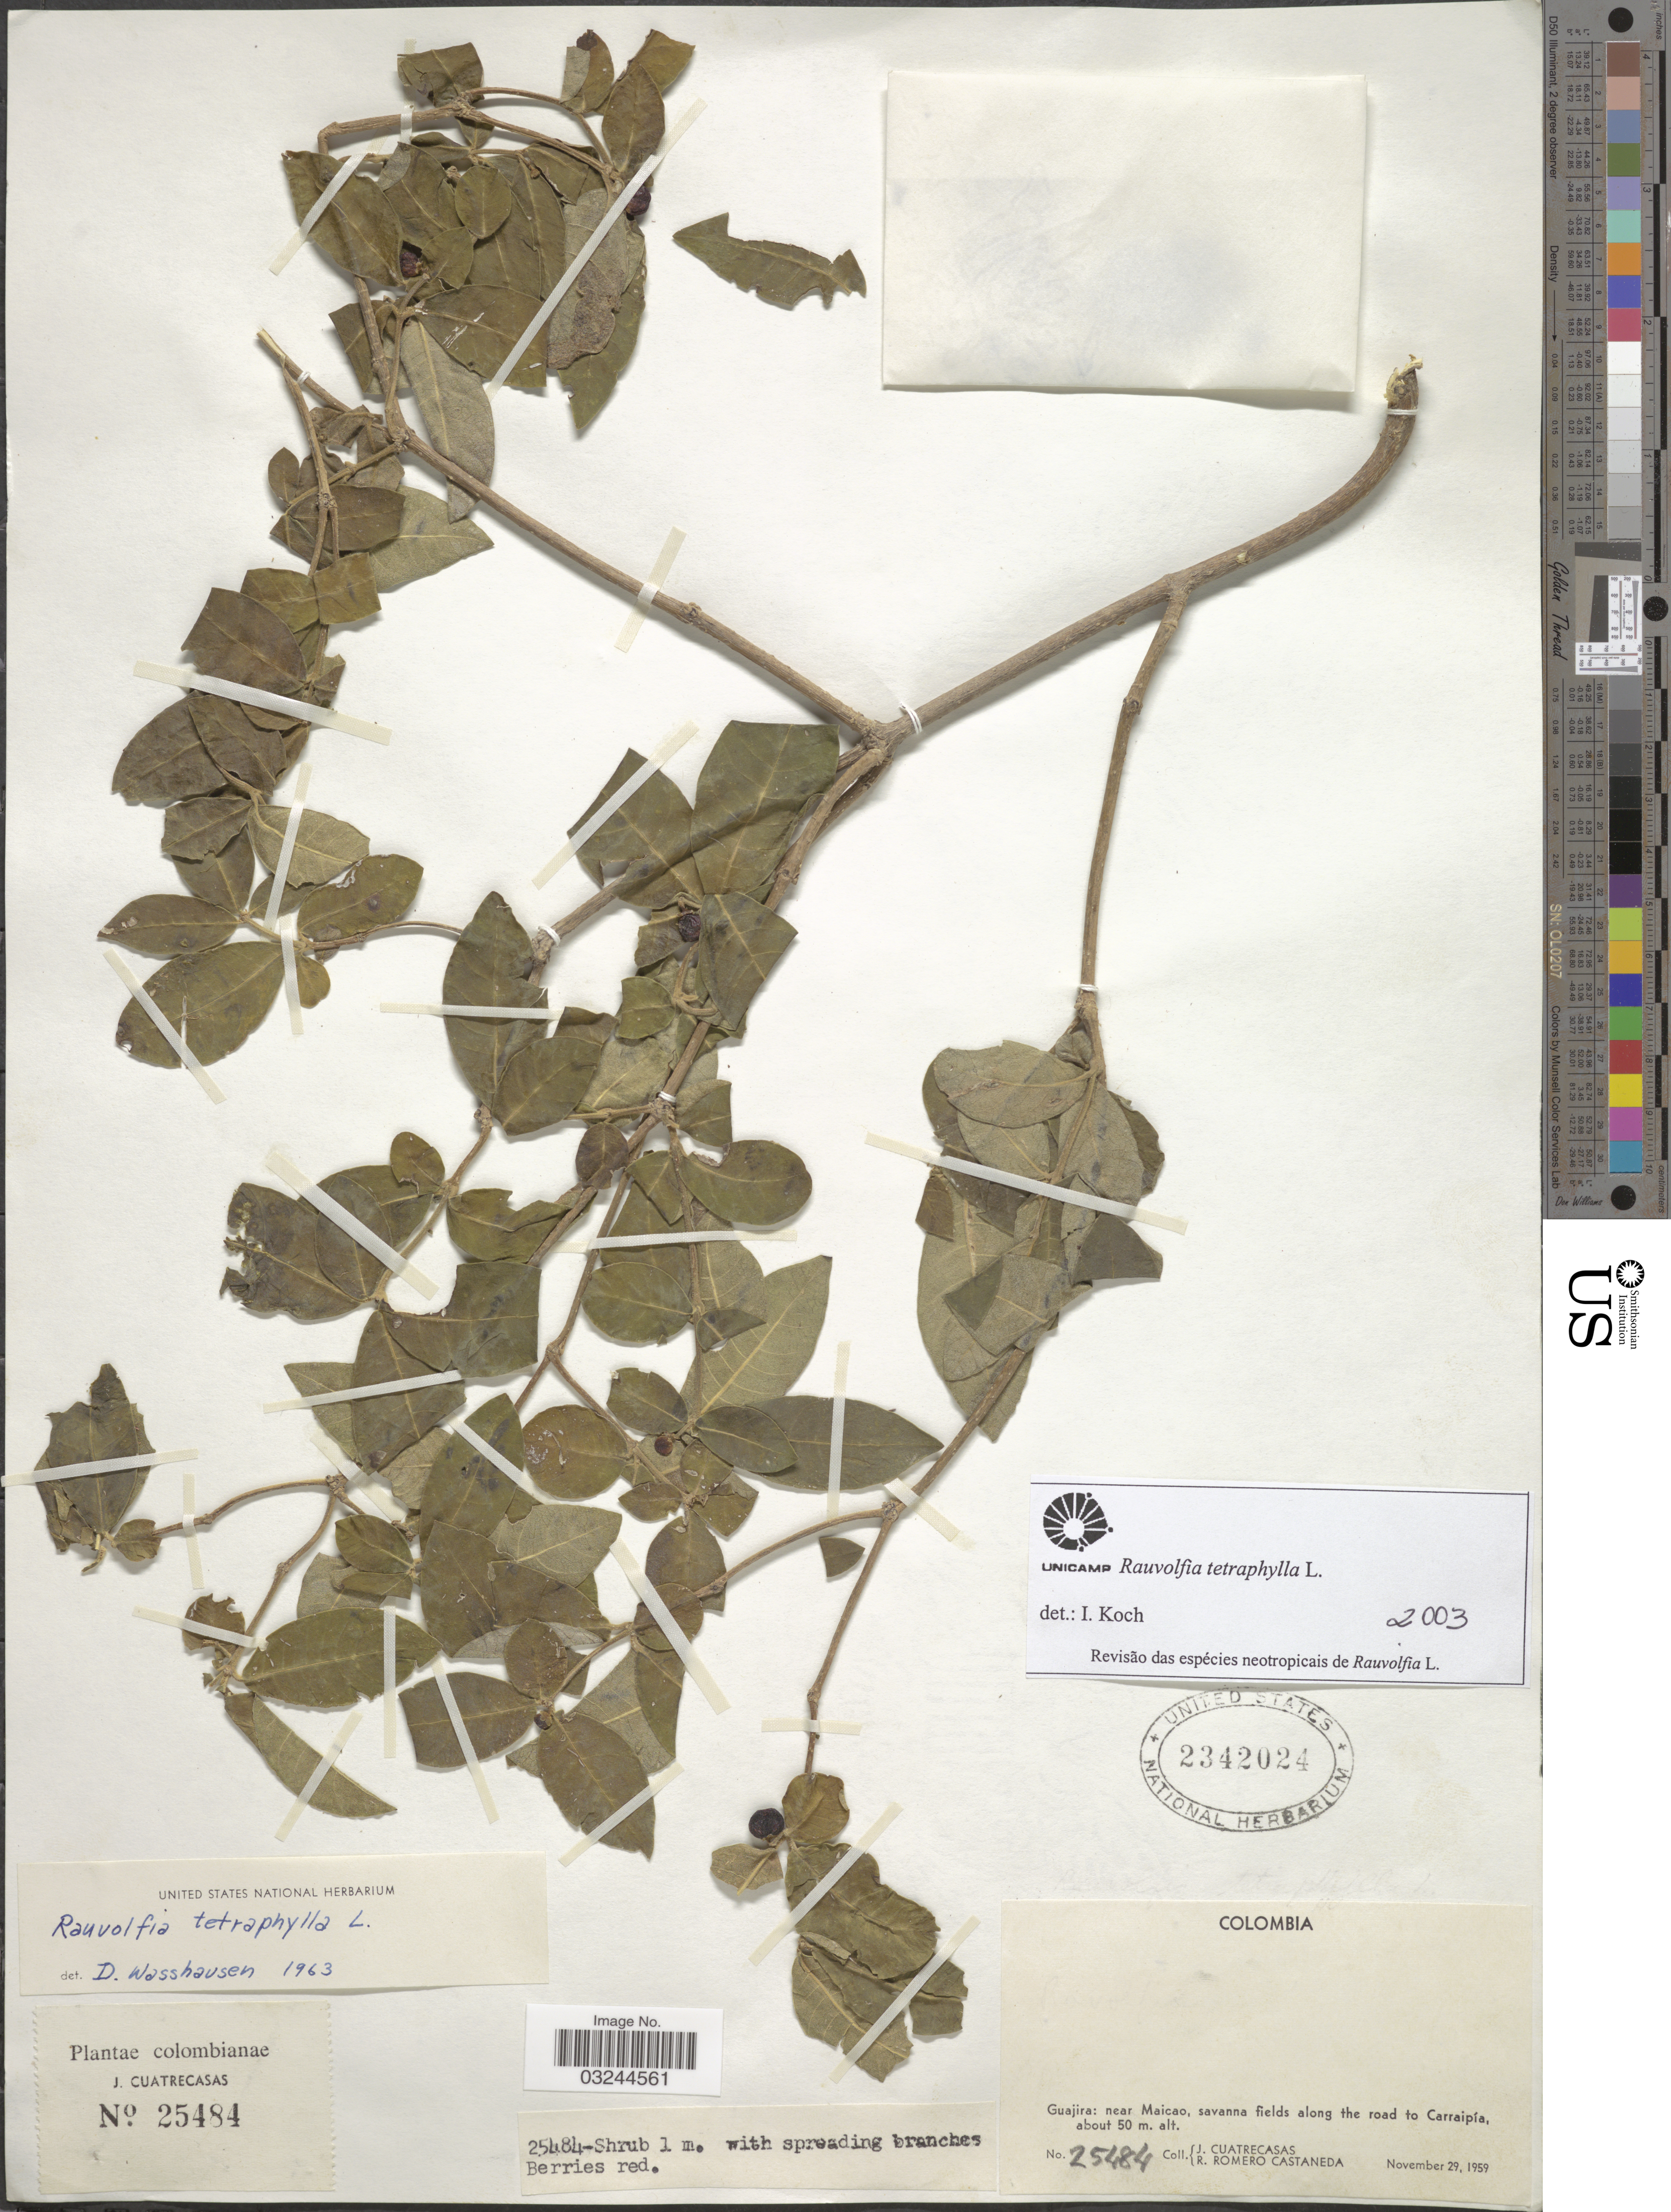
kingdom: Plantae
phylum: Tracheophyta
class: Magnoliopsida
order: Gentianales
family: Apocynaceae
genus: Rauvolfia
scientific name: Rauvolfia tetraphylla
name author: L.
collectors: J. Cuatrecasas & R. Romero Castañeda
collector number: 25484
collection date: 1959-11-29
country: Colombia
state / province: La Guajira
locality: Guajira: near Maicao, savanna fields along the road to Carraipía.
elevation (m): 50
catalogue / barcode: US 2342024